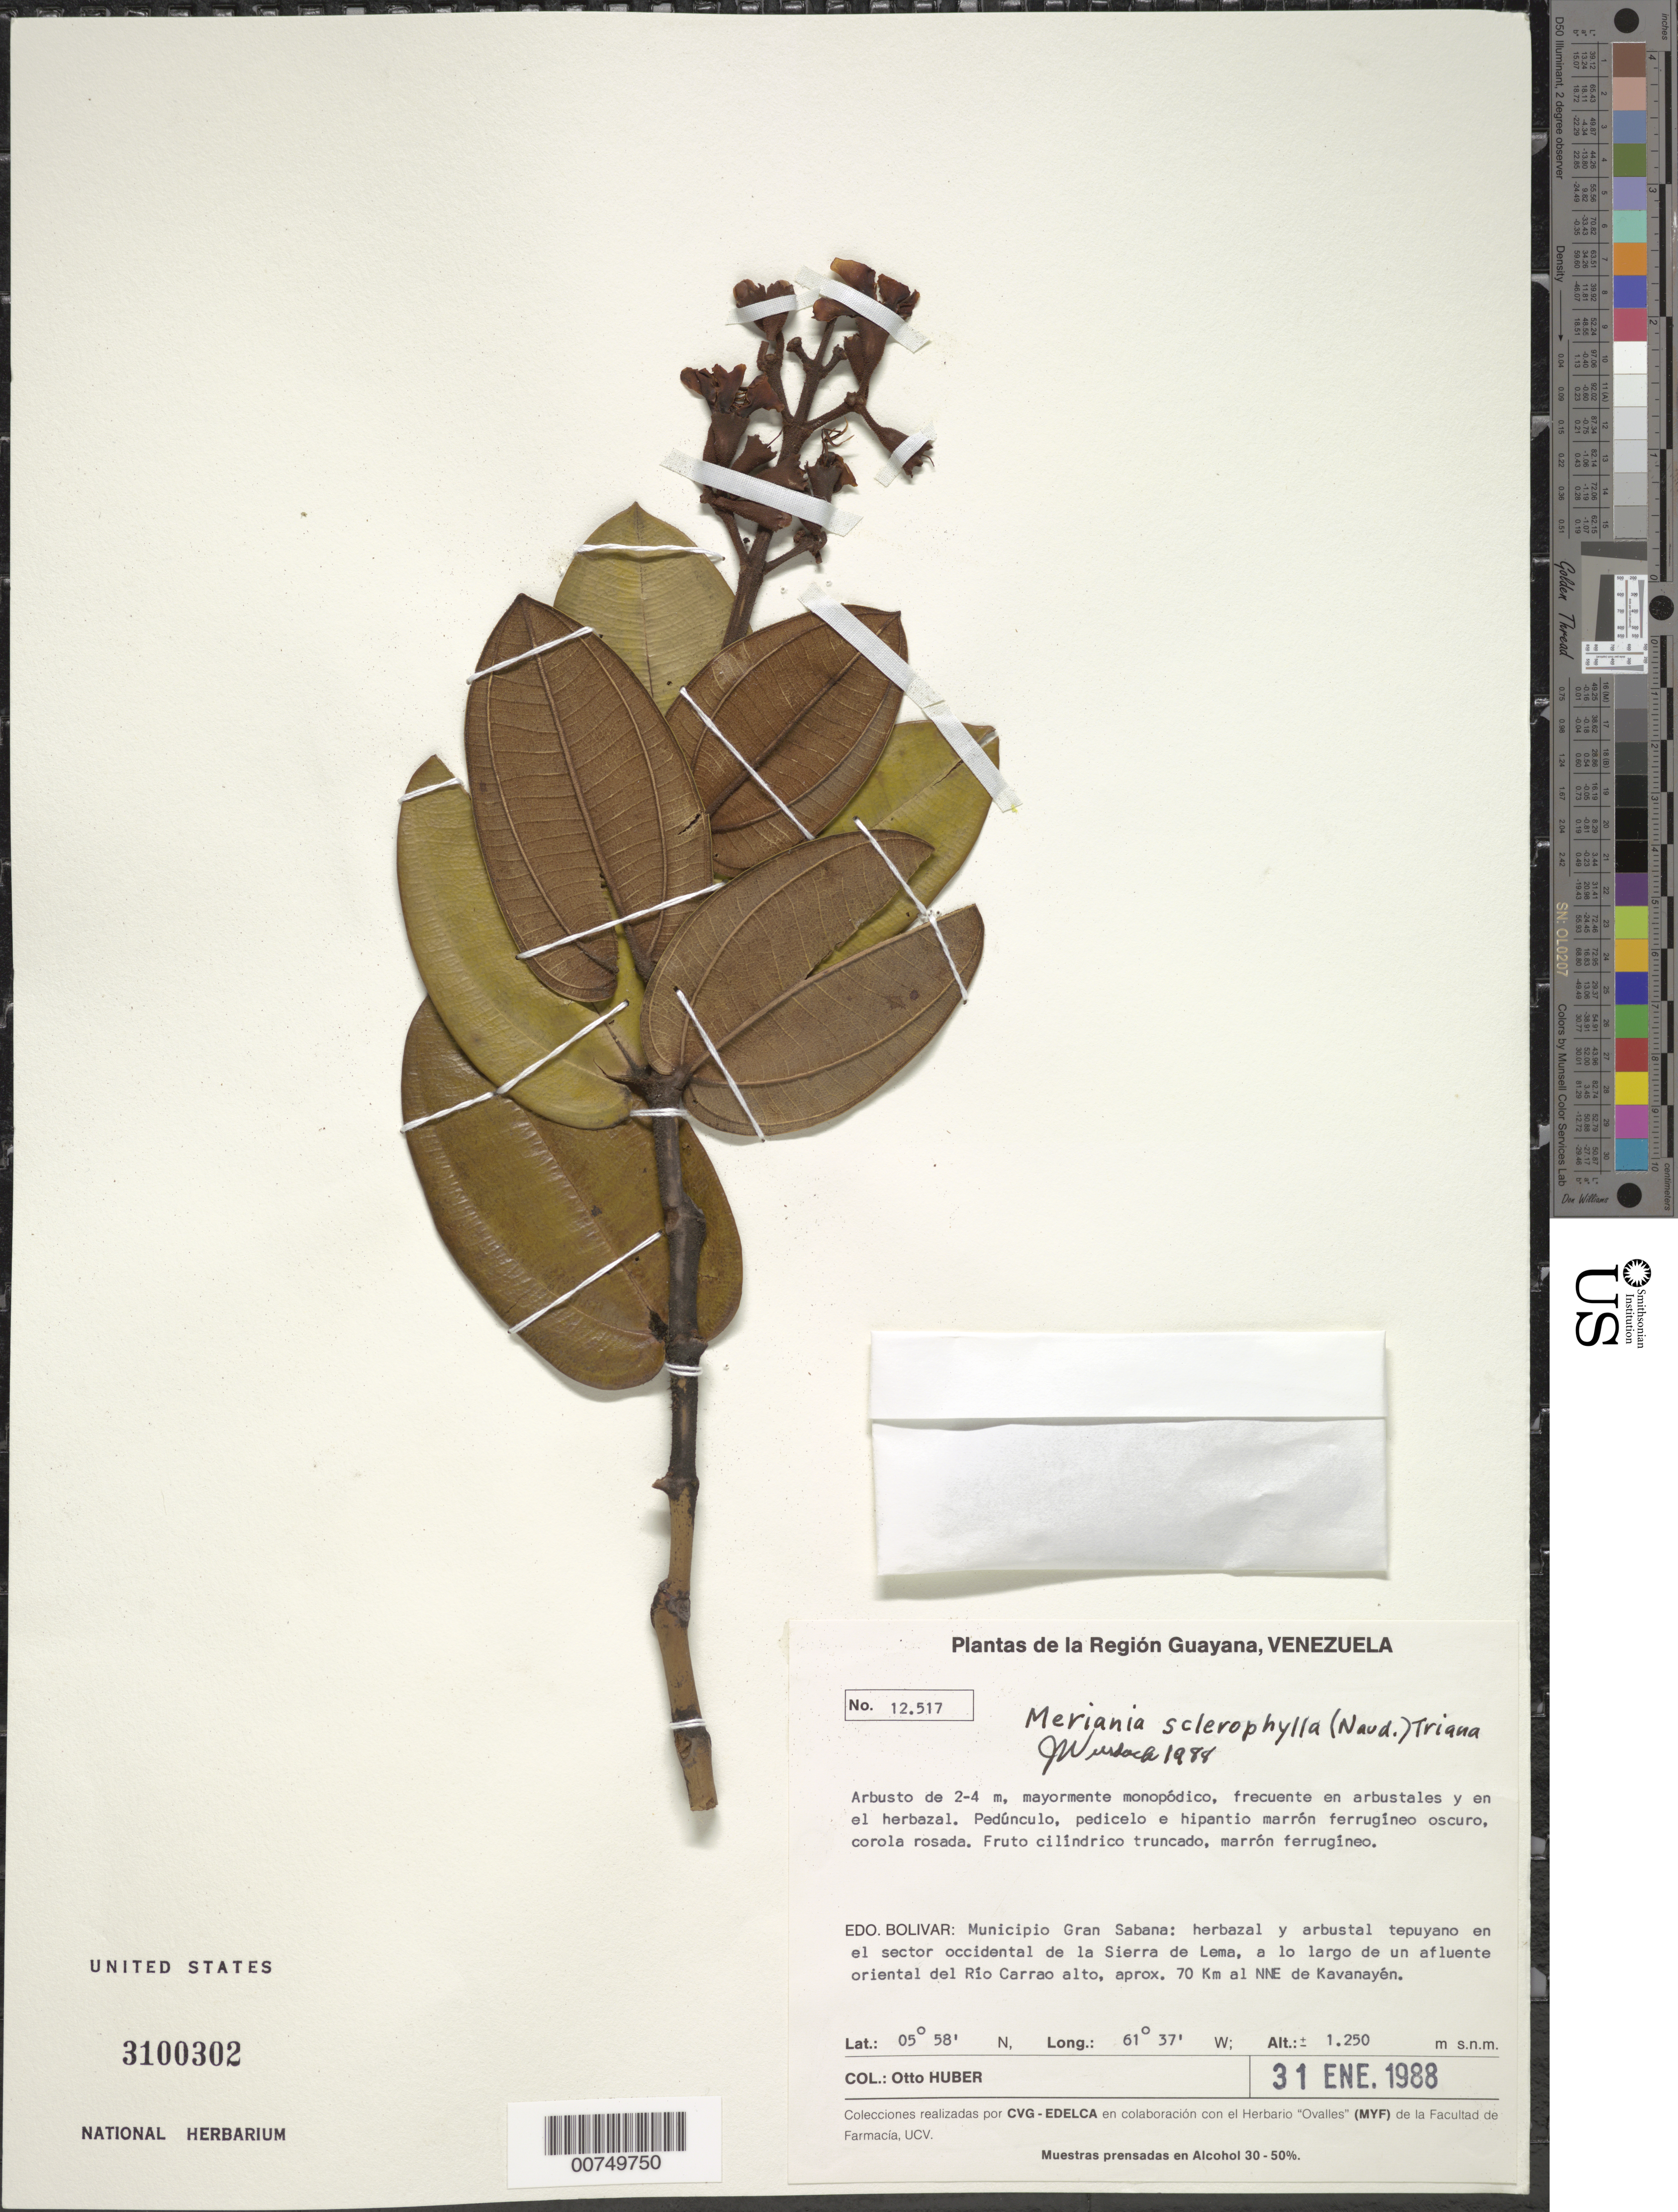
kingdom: Plantae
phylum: Tracheophyta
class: Magnoliopsida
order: Myrtales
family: Melastomataceae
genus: Meriania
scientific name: Meriania sclerophylla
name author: Triana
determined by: Wurdack, John J., (US), US (UNITED STATES)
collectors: O. Huber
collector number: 12517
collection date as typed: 31-Jan-88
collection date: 1988-01-31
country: Venezuela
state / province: Bolívar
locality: Mun. Gran Sabana, Sierra de Lema, sector occidental; afluente oriental del Río Carrao alto, aprox. 70 km al NNE de Kavanayen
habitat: Arbustales y en herbazal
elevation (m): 1250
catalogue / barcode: US 3100302